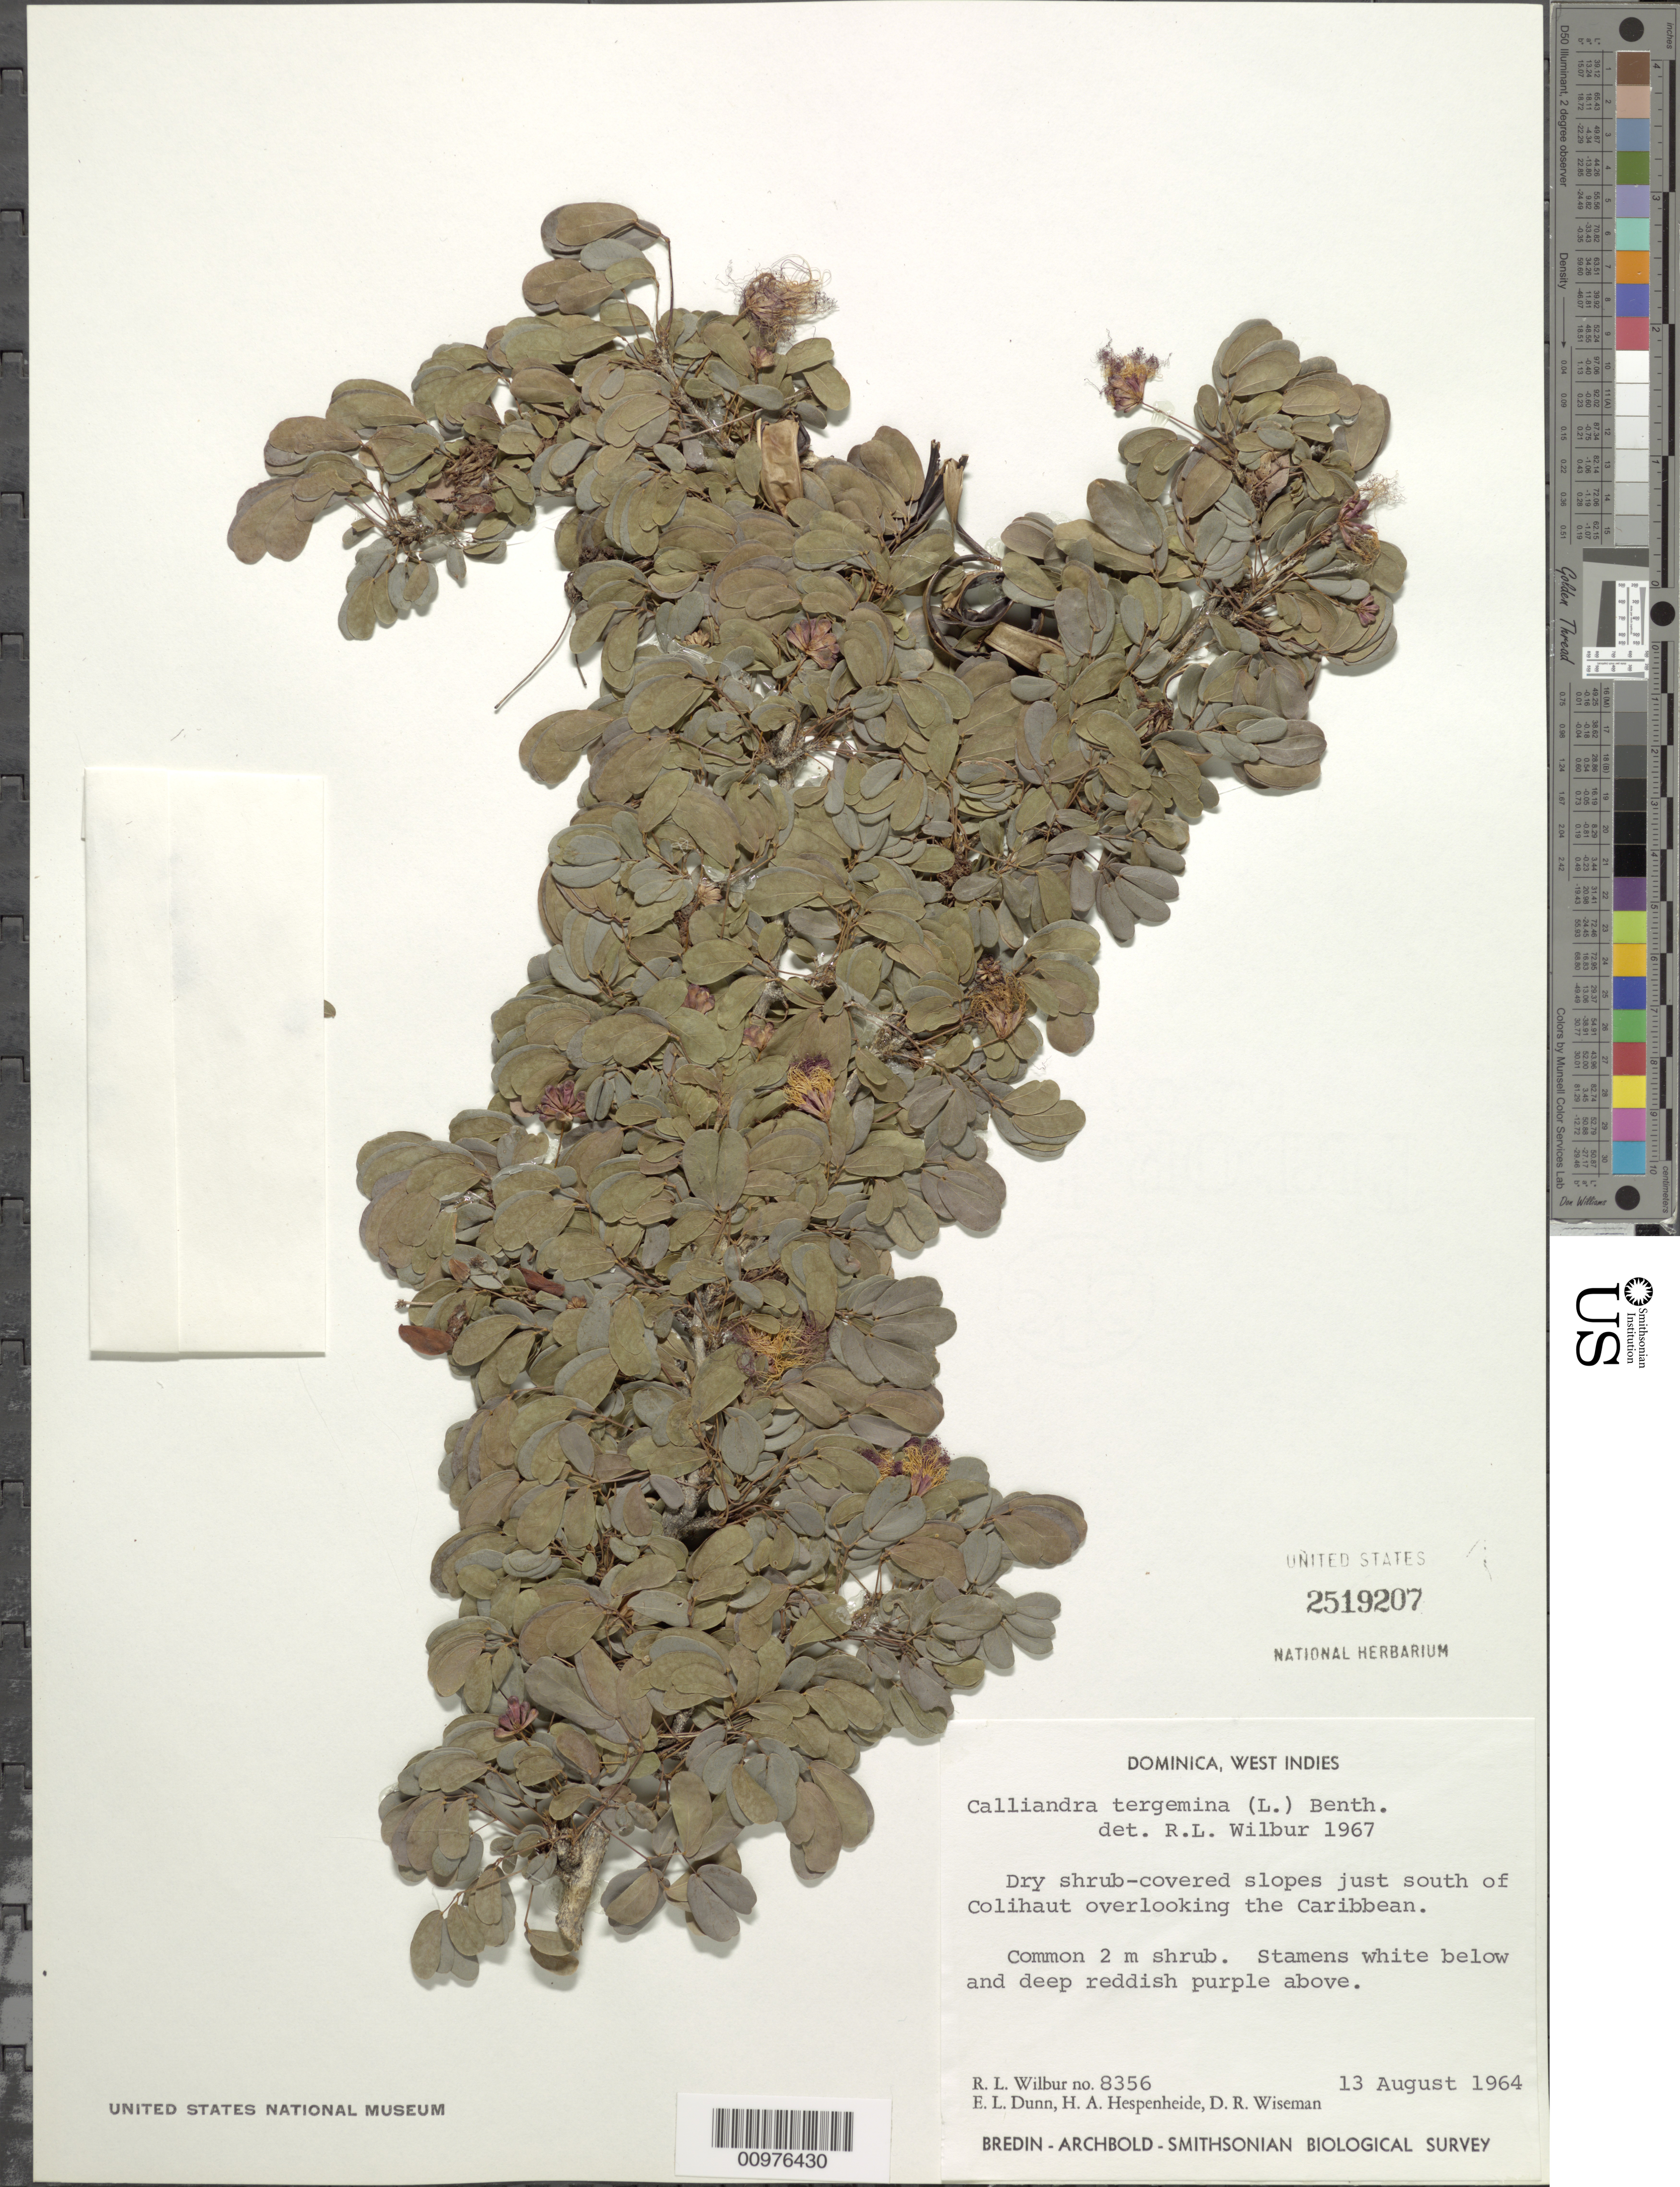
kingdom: Plantae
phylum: Tracheophyta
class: Magnoliopsida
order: Fabales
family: Fabaceae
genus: Calliandra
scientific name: Calliandra tergemina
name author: (L.) Benth.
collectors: R. L. Wilbur, E. Dunn, H. A. Hespenheide & D. R. Wiseman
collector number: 8356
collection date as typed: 13 Aug 1964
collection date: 1964-08-13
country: Dominica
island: Dominica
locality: Drug shrub covered slopes just south of Colihaut overlooking the Caribbean.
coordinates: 0 N, 0 E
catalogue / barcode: US 2519207